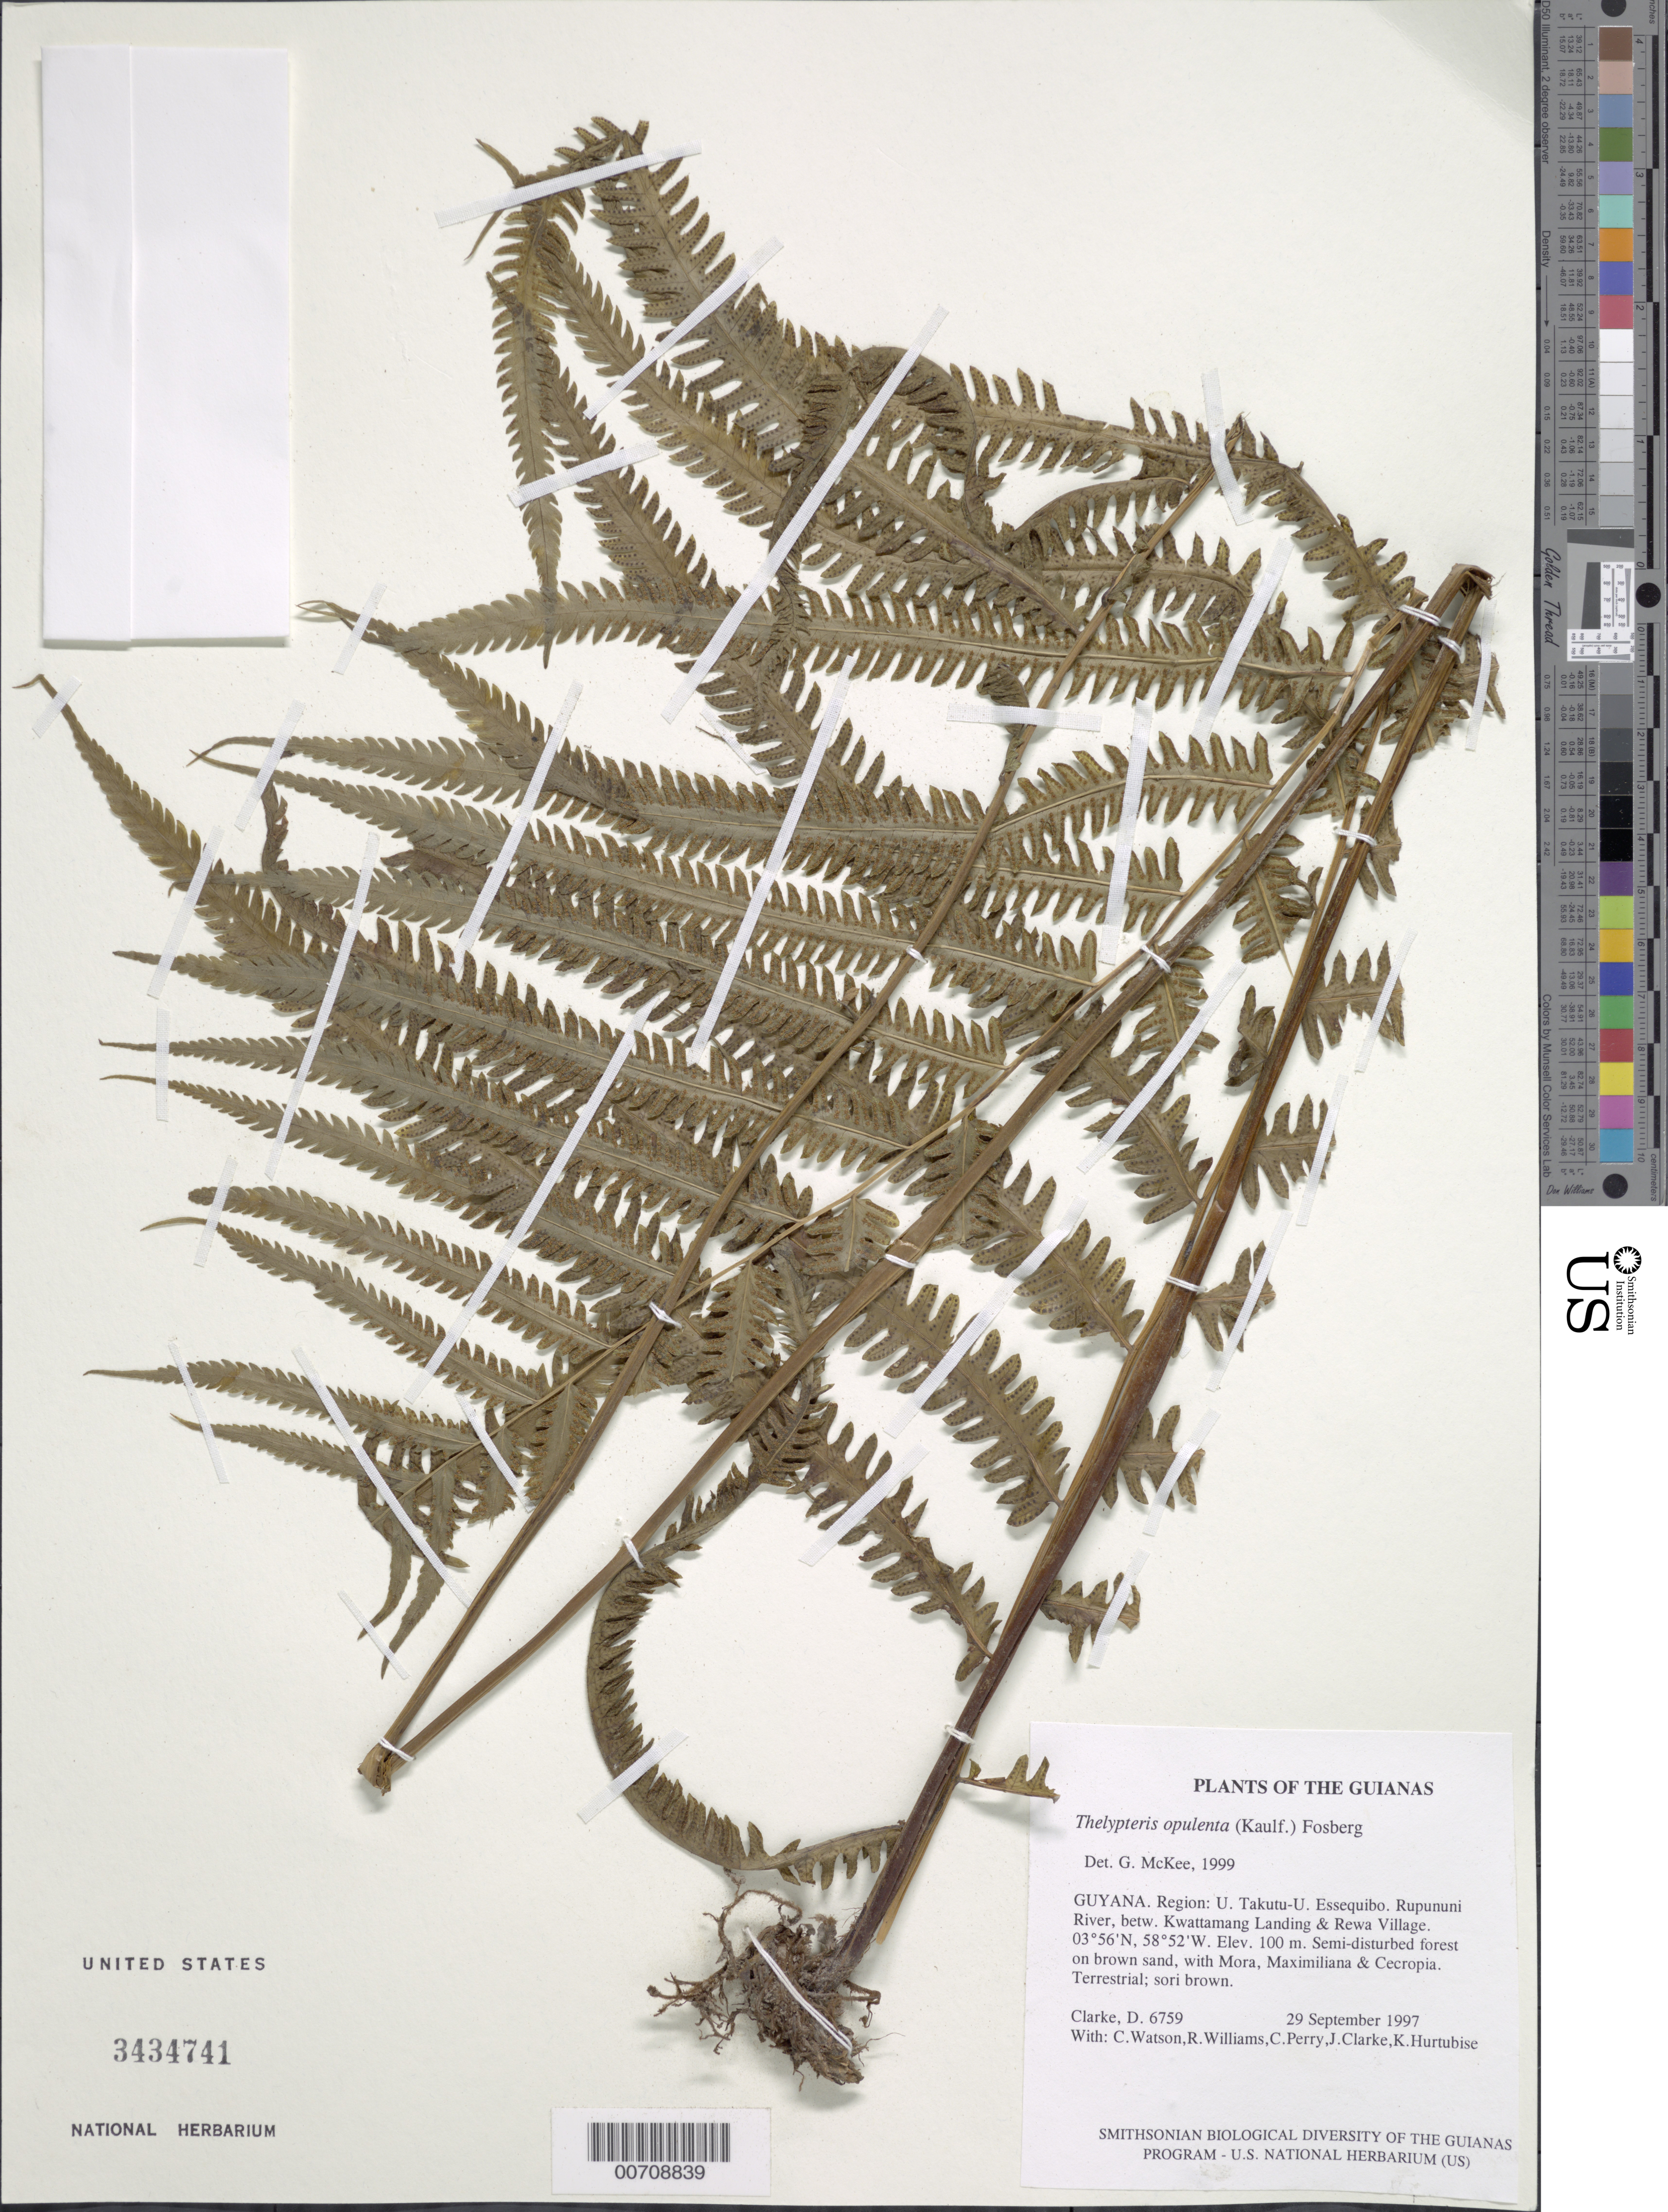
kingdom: Plantae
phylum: Tracheophyta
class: Polypodiopsida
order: Polypodiales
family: Thelypteridaceae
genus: Amphineuron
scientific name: Amphineuron opulentum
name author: (Kaulf.) Holttum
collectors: H. D. Clarke, C. Watson, R. Williams, C. Perry, J. Clarke & K. Hurtubise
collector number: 6759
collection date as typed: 29 September 1997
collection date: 1997-09-29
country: Guyana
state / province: U. Takutu-U. Essequibo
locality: Rupununi River, betw. Kwattamang Landing & Rewa Village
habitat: Semi-disturbed forest on brown sand, with Mora, Maximiliana & Cecropia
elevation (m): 100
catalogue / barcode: US 3434741